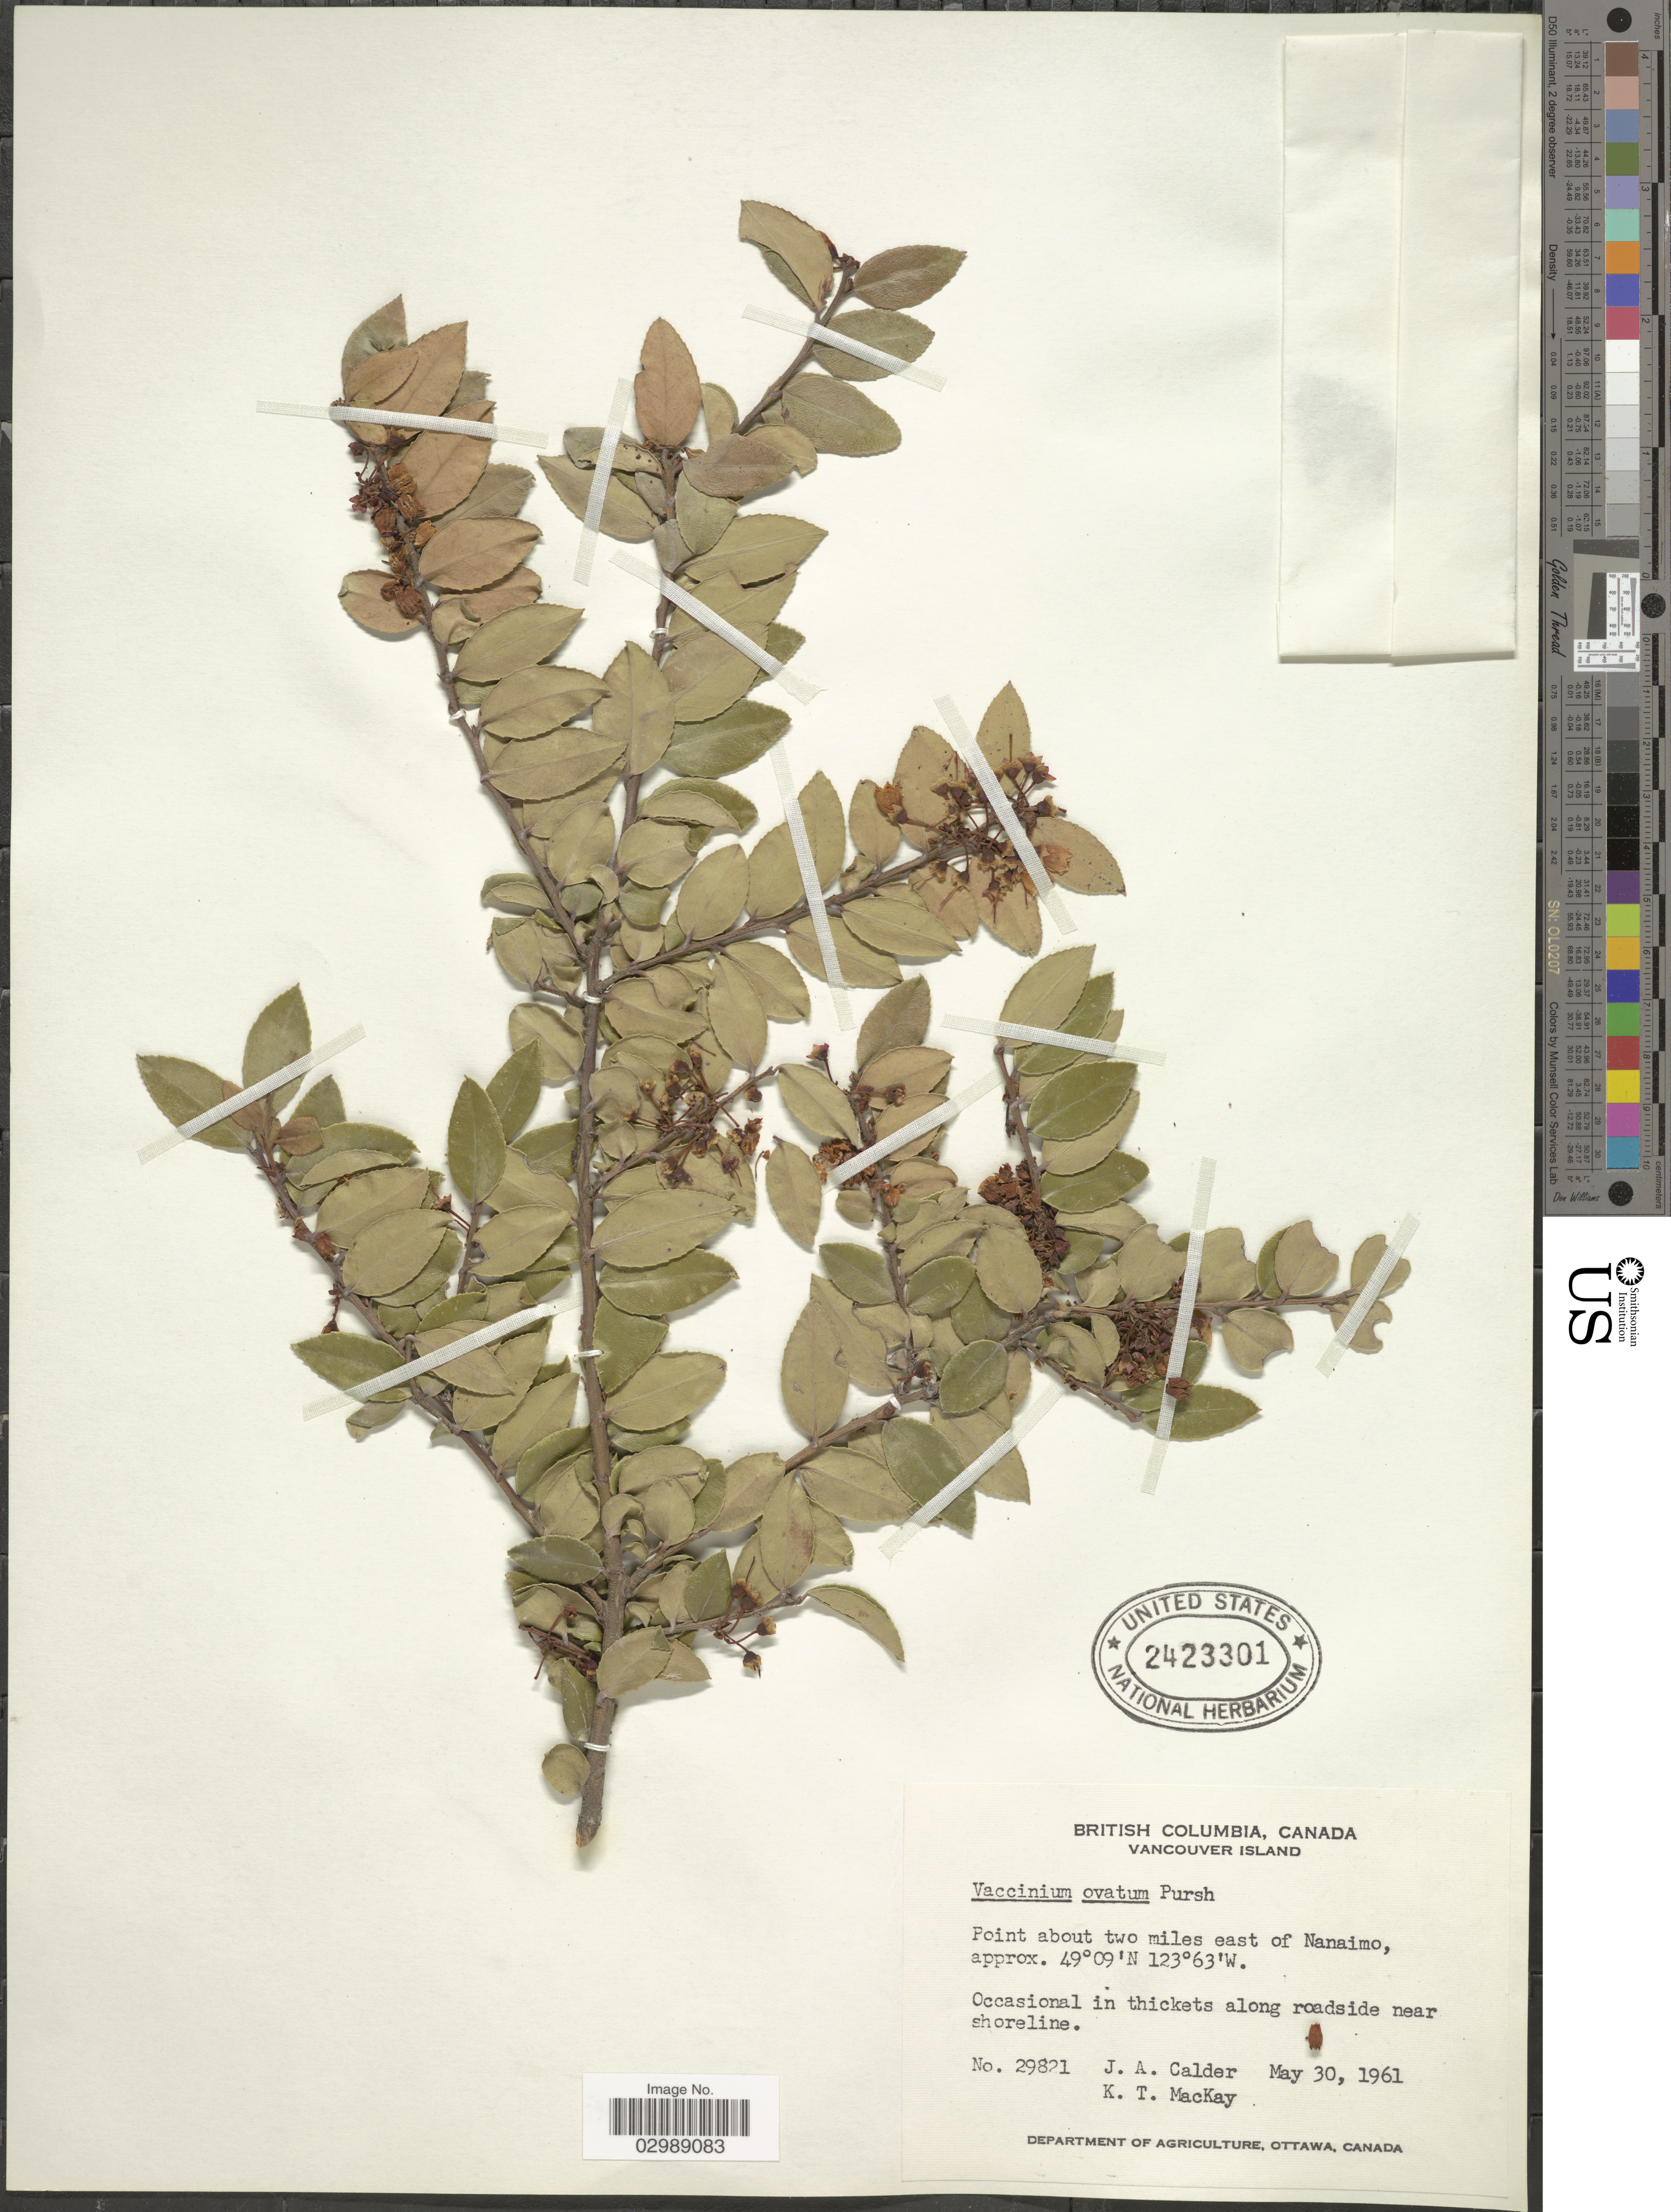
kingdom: Plantae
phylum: Tracheophyta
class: Magnoliopsida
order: Ericales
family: Ericaceae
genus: Vaccinium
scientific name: Vaccinium ovatum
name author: Pursh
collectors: J. A. Calder & K. T. Mackay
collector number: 29821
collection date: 1961-05-30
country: Canada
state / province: British Columbia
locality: Vancouver Island. Point about two miles east of Nanaimo. Occasional in thickets along roadside near shoreline.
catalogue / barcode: US 2423301